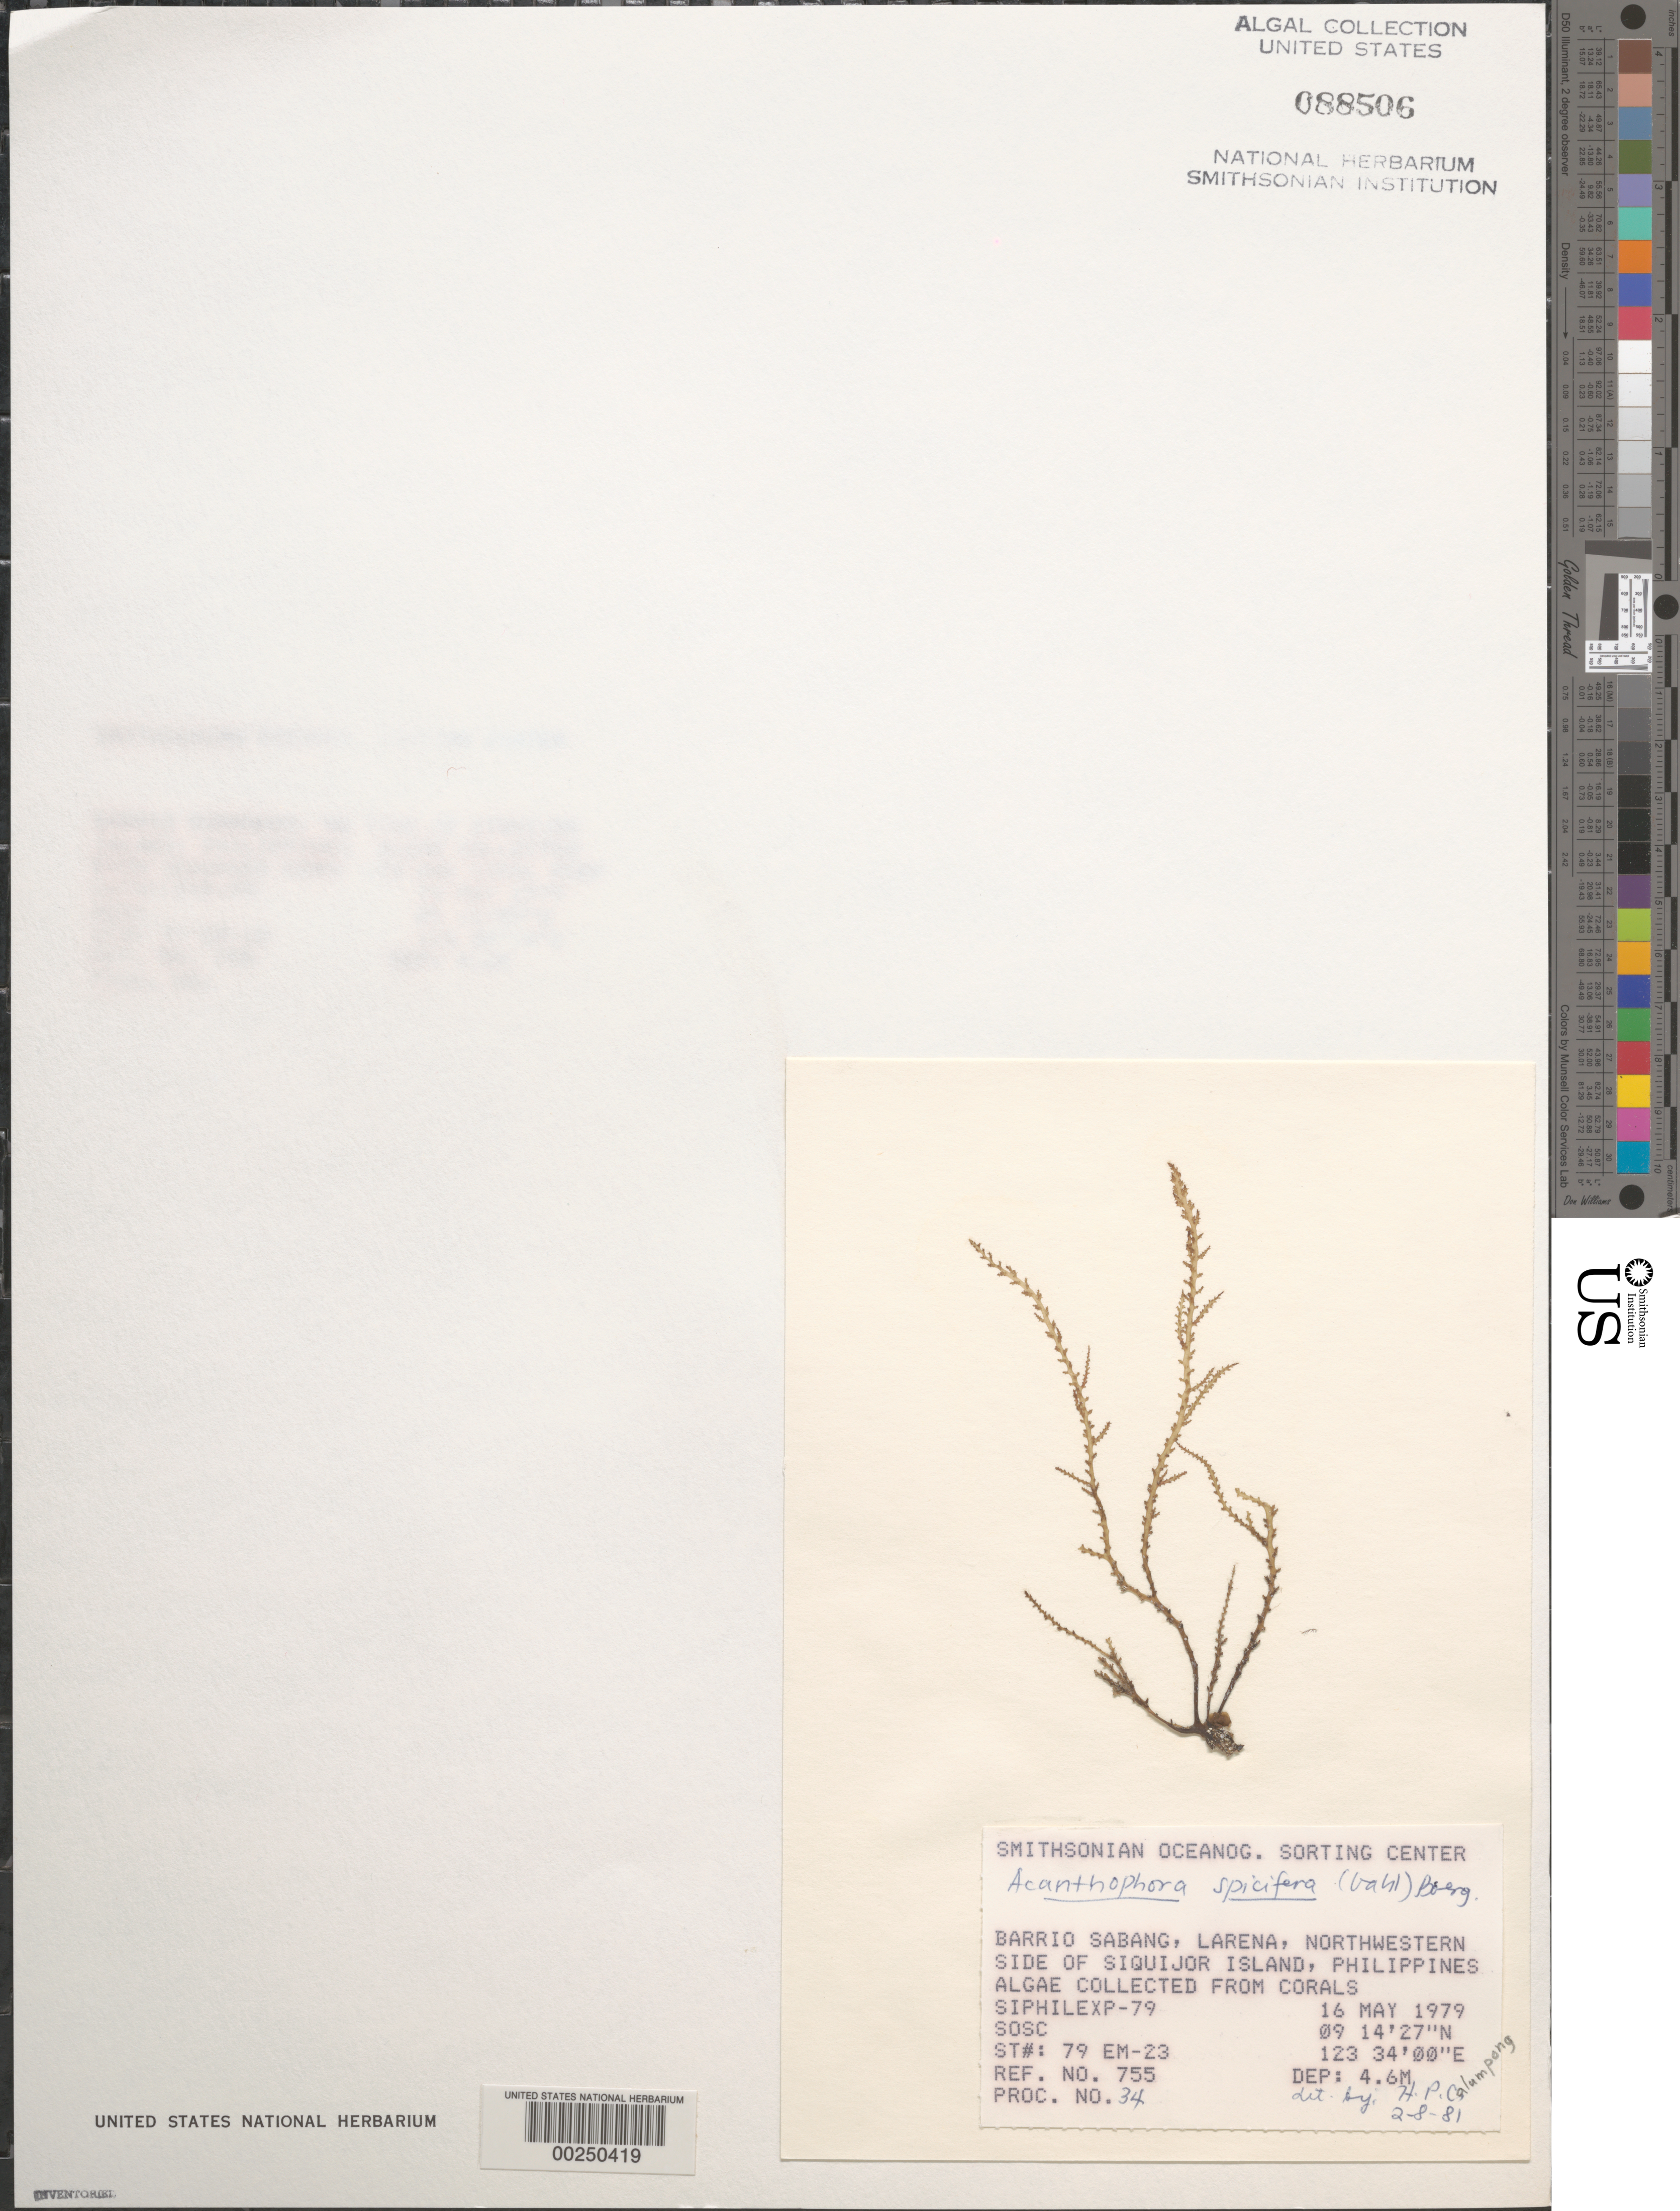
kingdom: Plantae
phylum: Rhodophyta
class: Florideophyceae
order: Ceramiales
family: Rhodomelaceae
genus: Acanthophora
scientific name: Acanthophora spicifera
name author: (Vahl) Børgesen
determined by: Calumpong, H. P.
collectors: SOSC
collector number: Station 79 Em-23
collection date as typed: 16 May 1979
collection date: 1979-05-16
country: Philippines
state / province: Central Visayas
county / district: Siquijor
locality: Visayan, Siquijor island, larena, barrio sabang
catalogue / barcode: US 88506